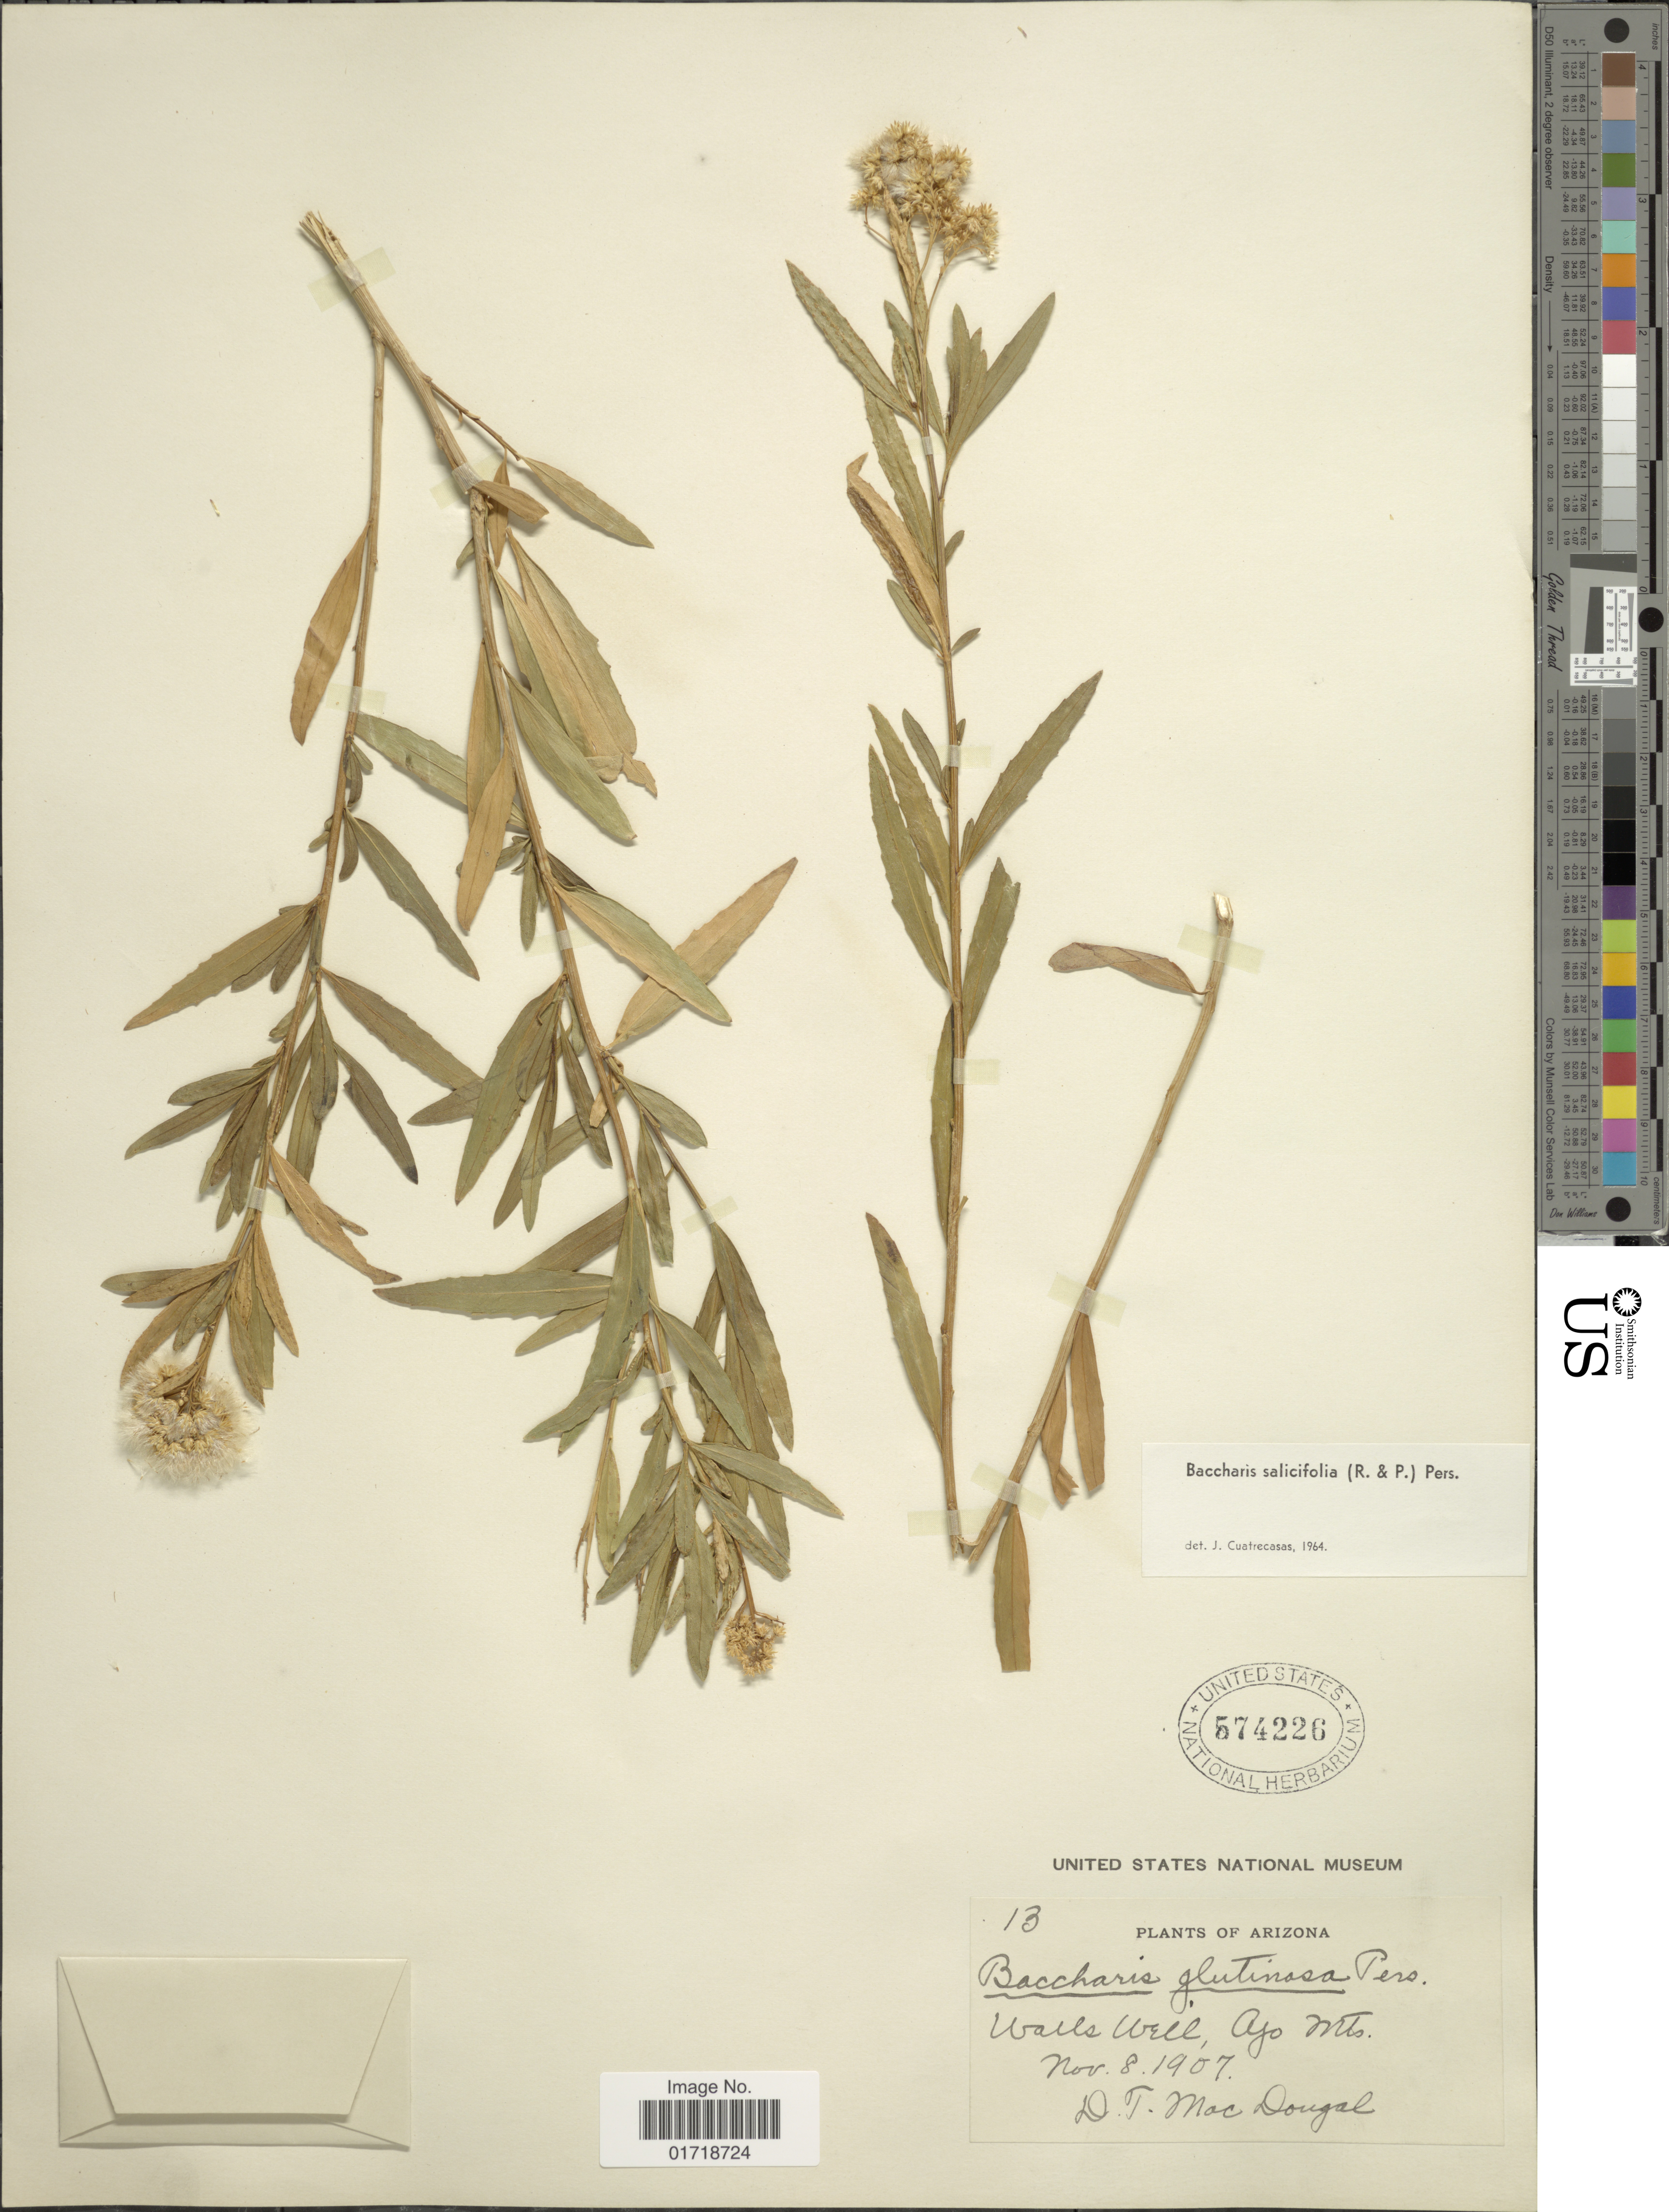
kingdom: Plantae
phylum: Tracheophyta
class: Magnoliopsida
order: Asterales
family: Asteraceae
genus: Baccharis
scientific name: Baccharis glutinosa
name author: Pers.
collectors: D. T. MacDougal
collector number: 13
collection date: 1907-11-08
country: United States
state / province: Arizona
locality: Walls Wells, Ajo Mts.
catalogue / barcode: US 574226